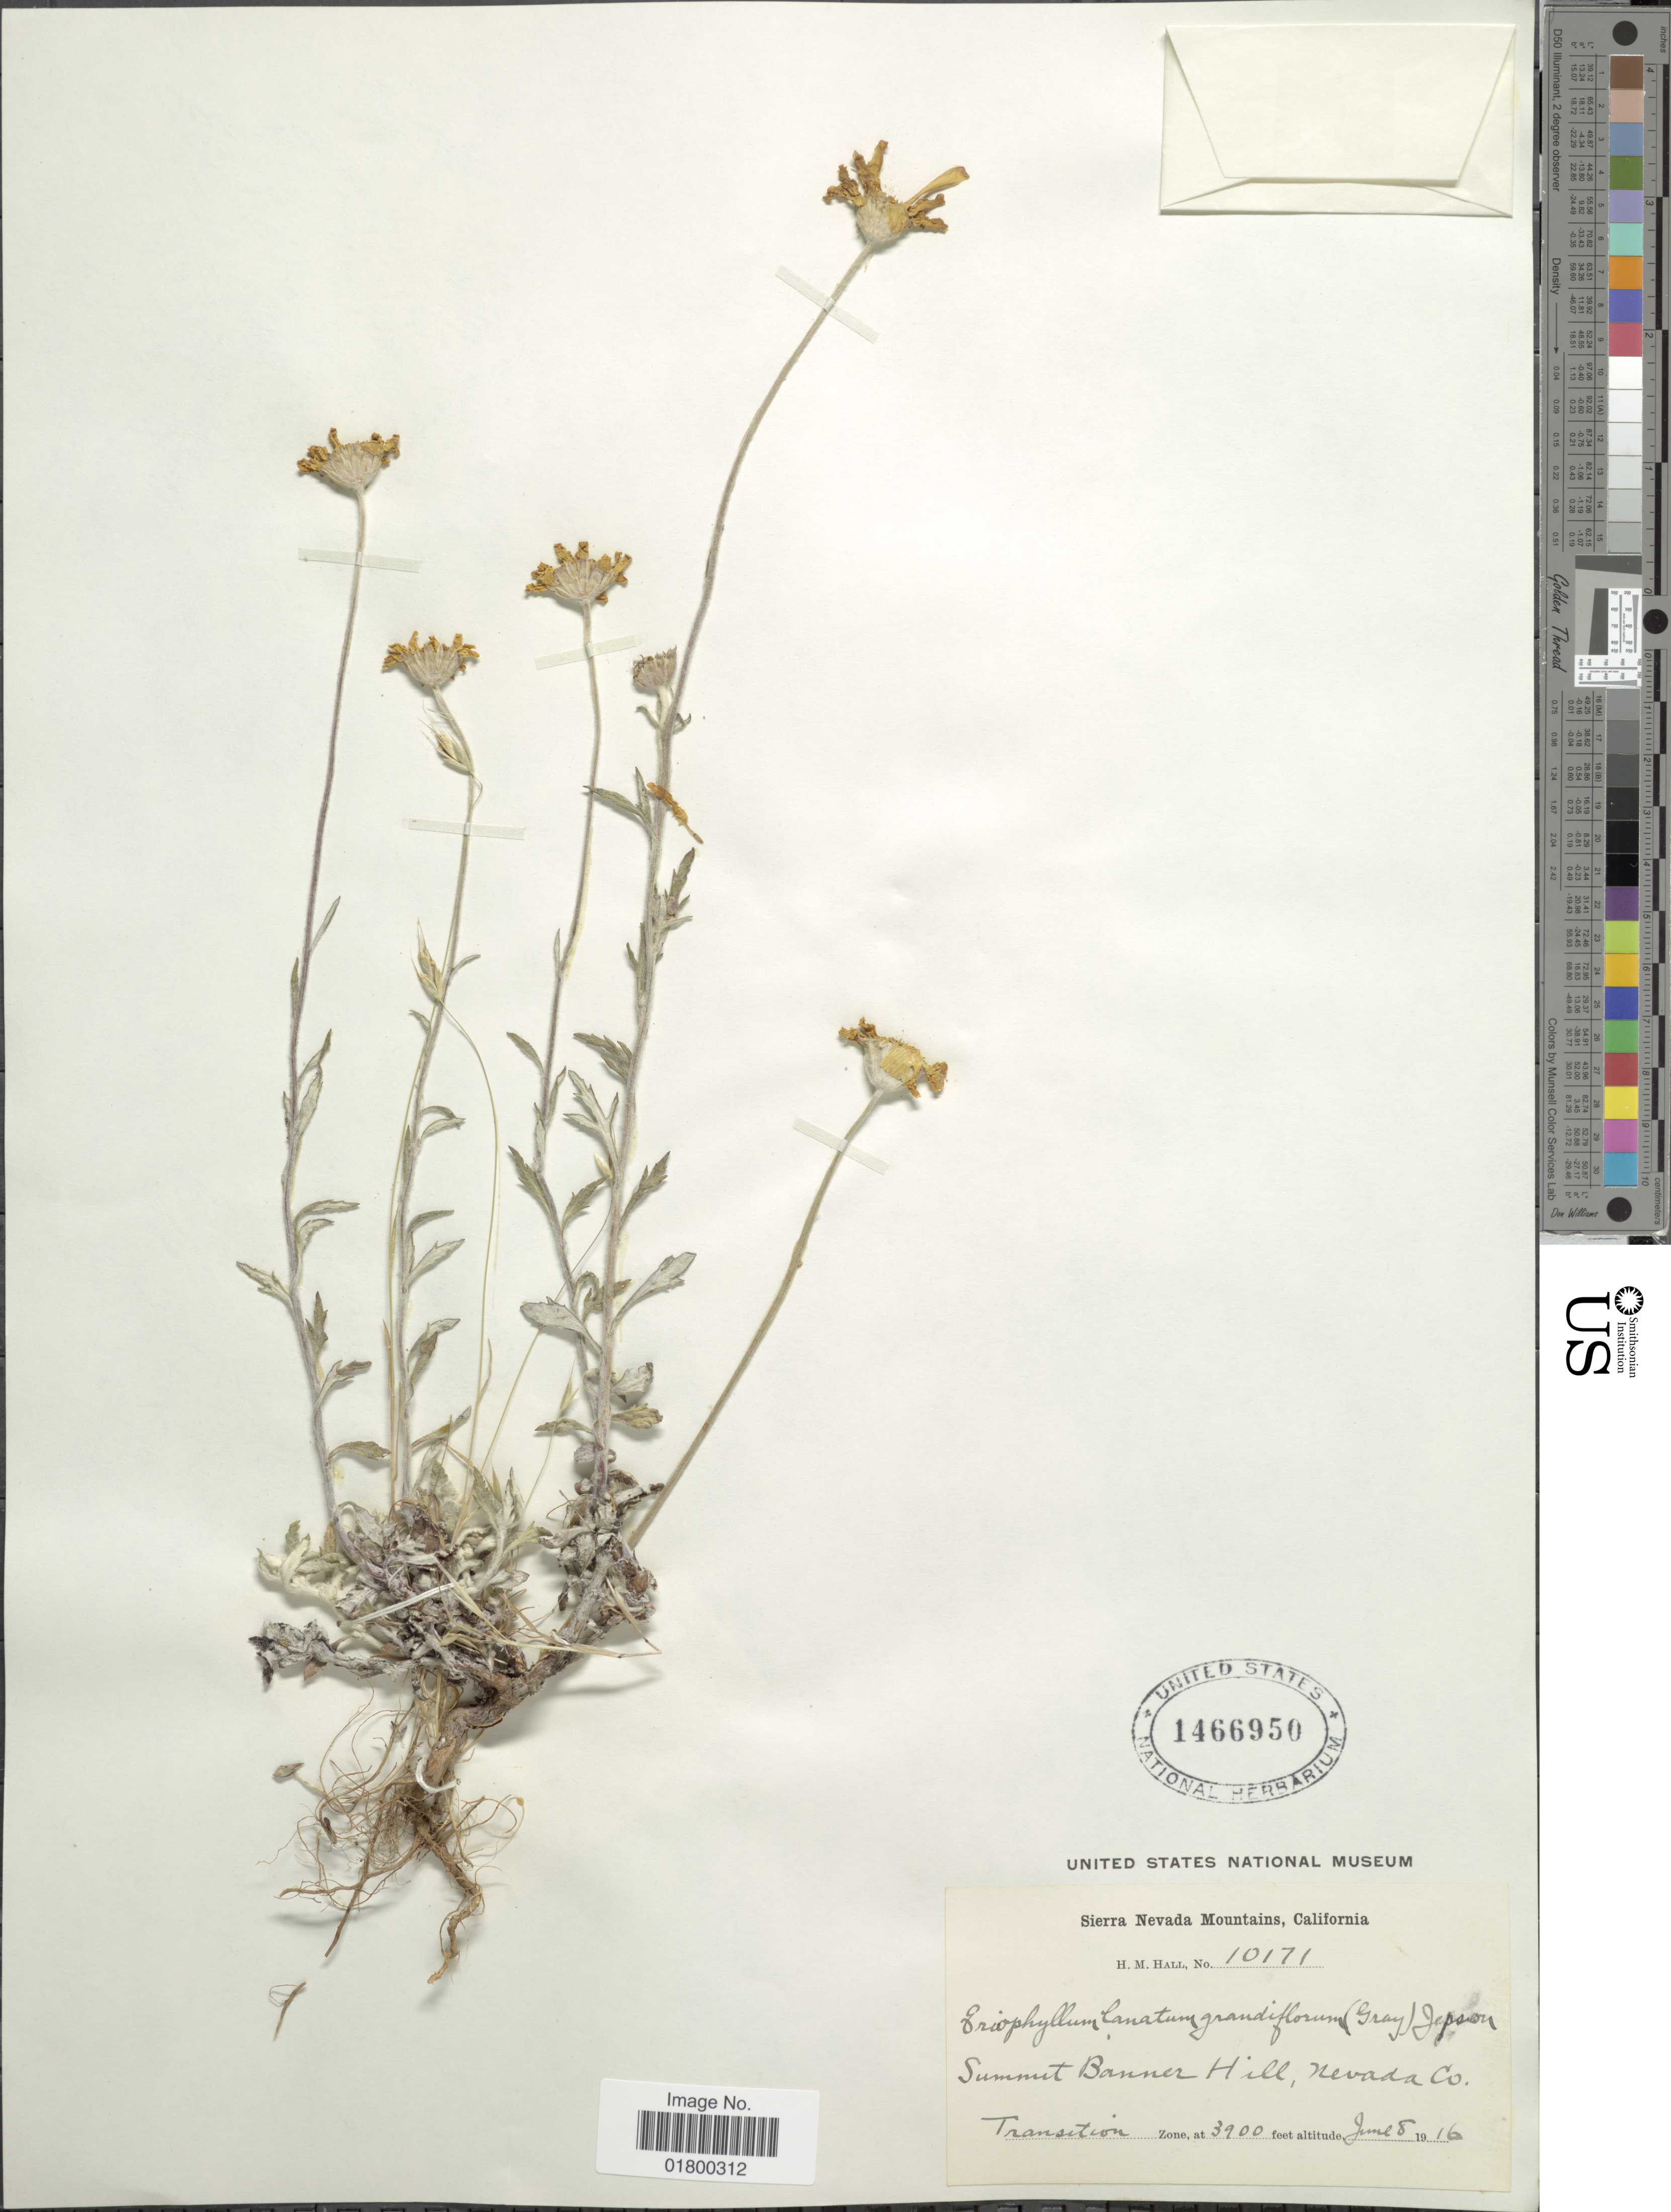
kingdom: Plantae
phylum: Tracheophyta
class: Magnoliopsida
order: Asterales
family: Asteraceae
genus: Eriophyllum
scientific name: Eriophyllum lanatum var. grandiflorum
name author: (A. Gray) Jeps.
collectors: H. M. Hall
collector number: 10171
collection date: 1916-06-08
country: United States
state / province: California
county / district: Nevada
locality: Sierra Nevada Mountains, California, Summit Banner Hill, Nevada Co., Transition Zone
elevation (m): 1189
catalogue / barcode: US 1466950